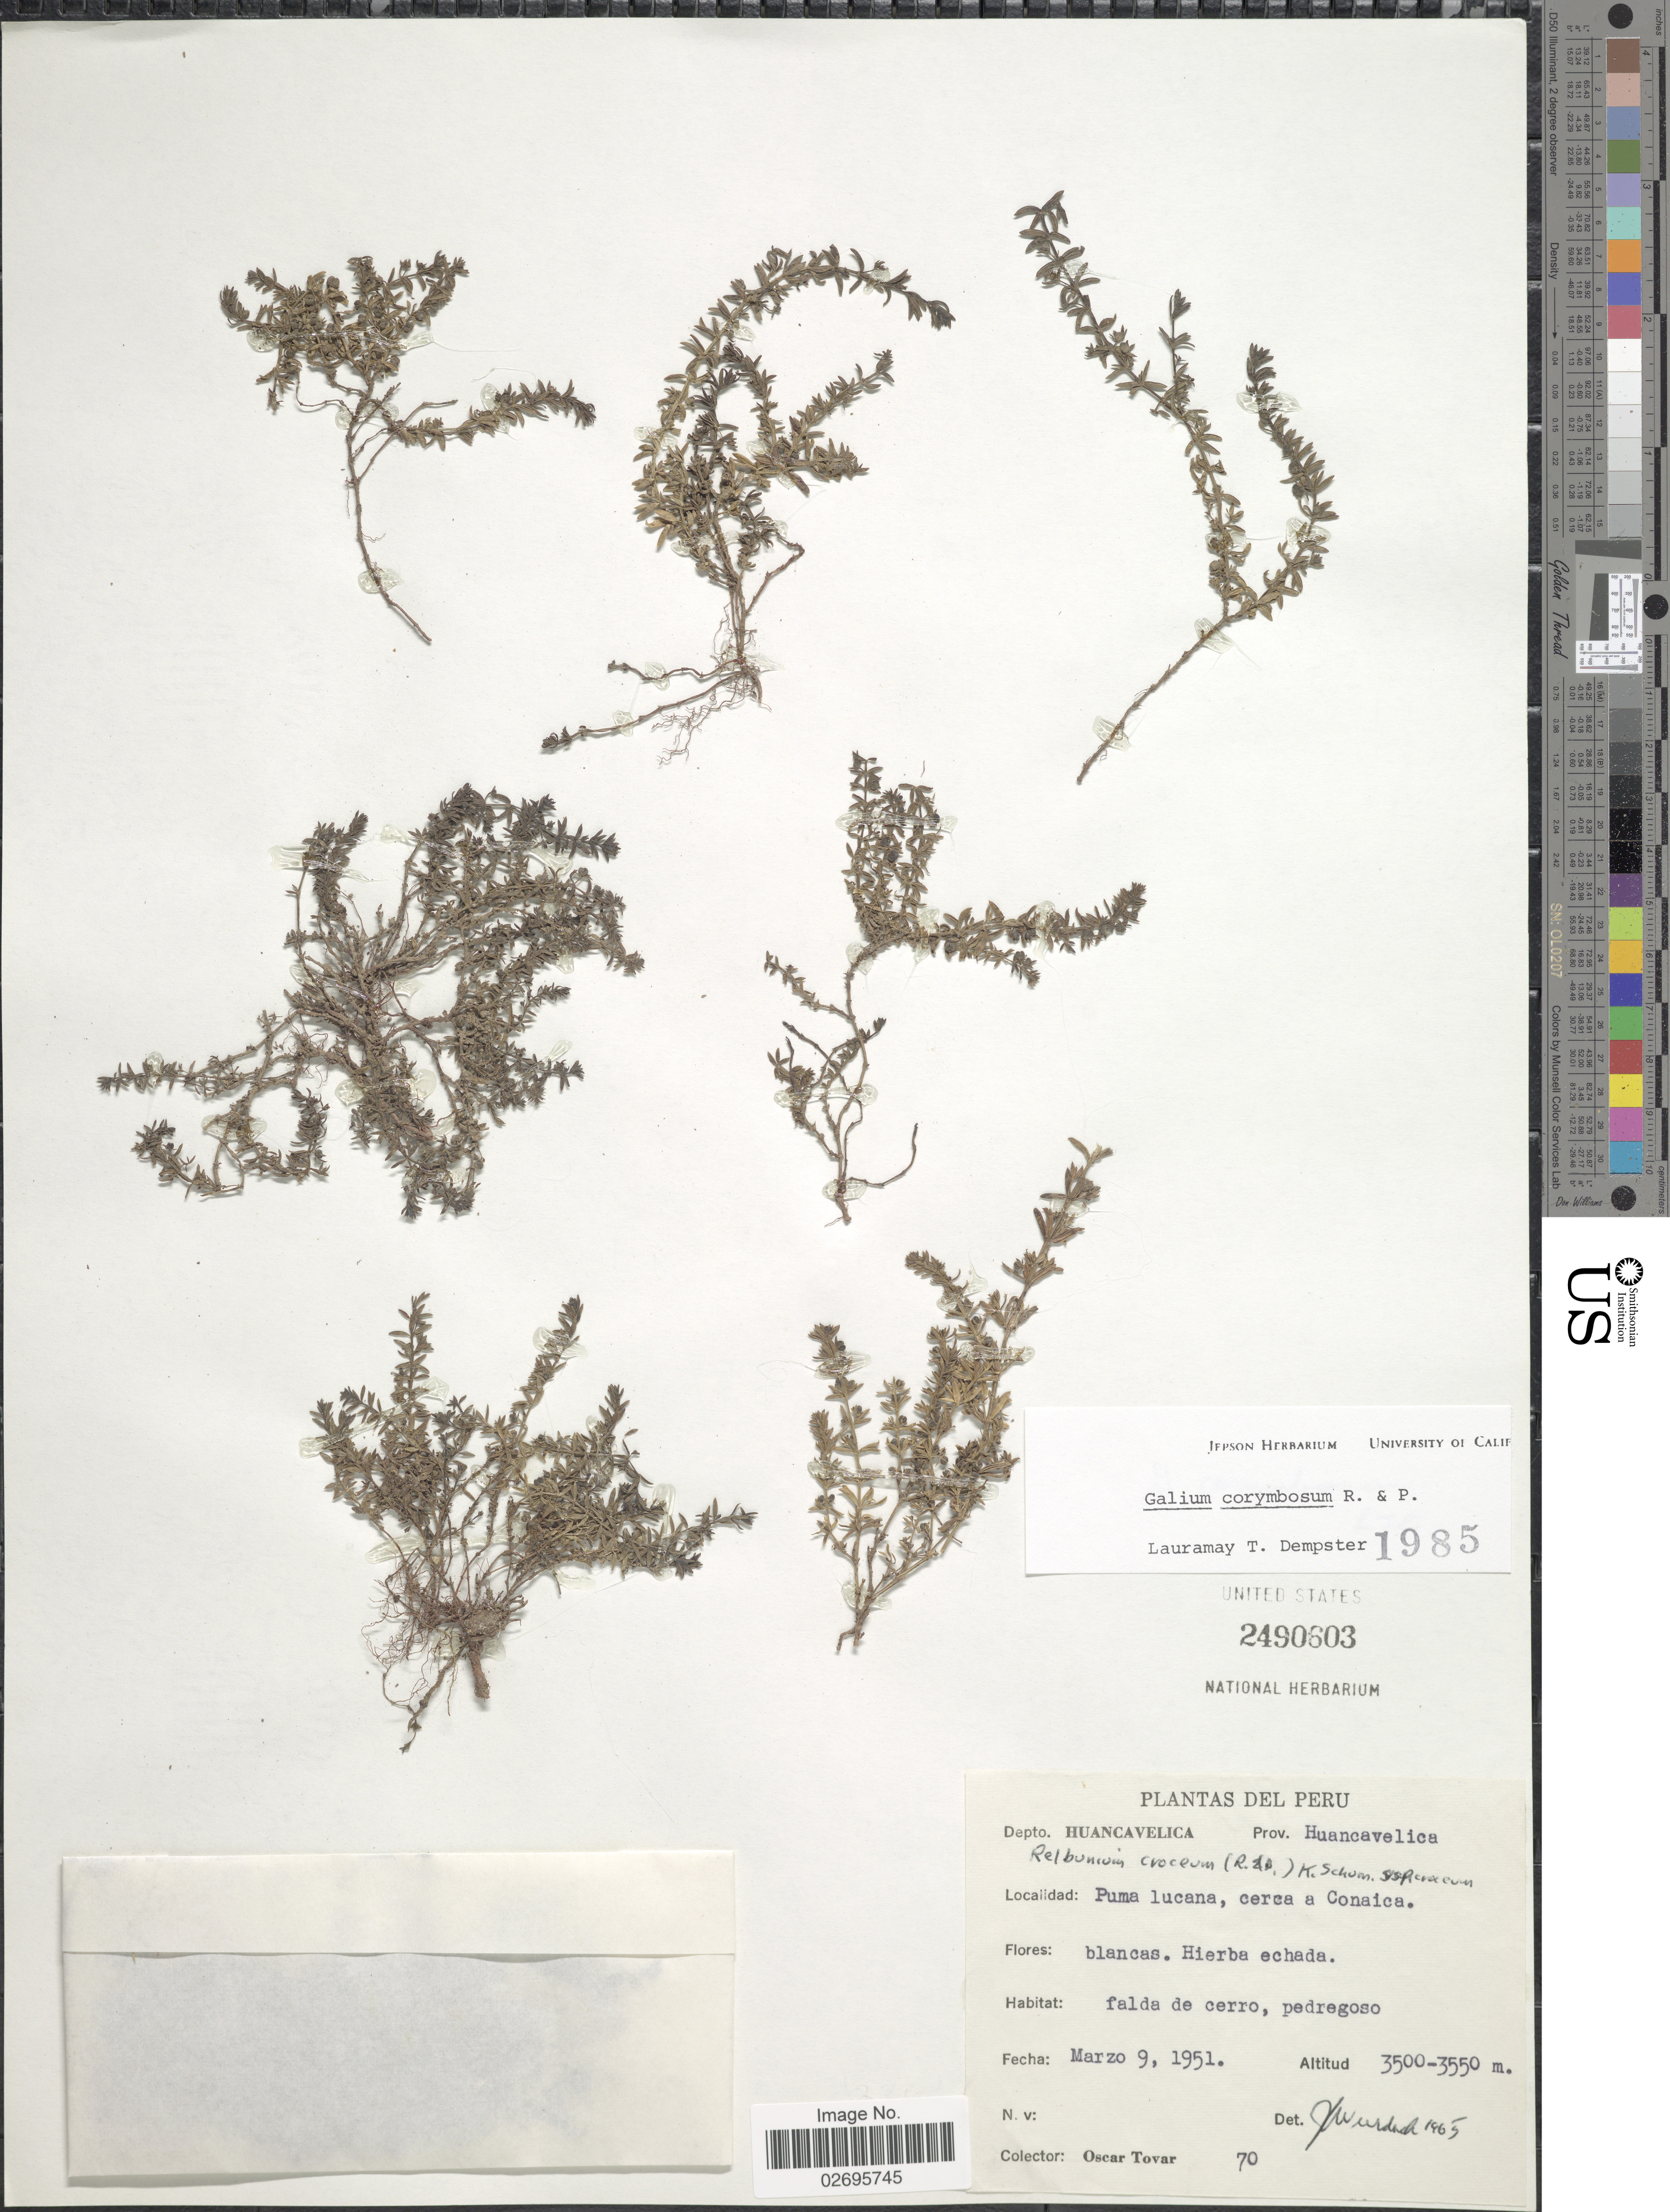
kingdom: Plantae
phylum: Tracheophyta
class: Magnoliopsida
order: Gentianales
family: Rubiaceae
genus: Galium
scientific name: Galium corymbosum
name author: Ruiz & Pav.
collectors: Ó. Tovar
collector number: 70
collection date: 1951-03-09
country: Peru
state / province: Huancavelica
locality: Depto. Huancavelica, Prov. Huancavelica, Puma lucana, cerca a Conaica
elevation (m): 3500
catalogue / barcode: US 2490603